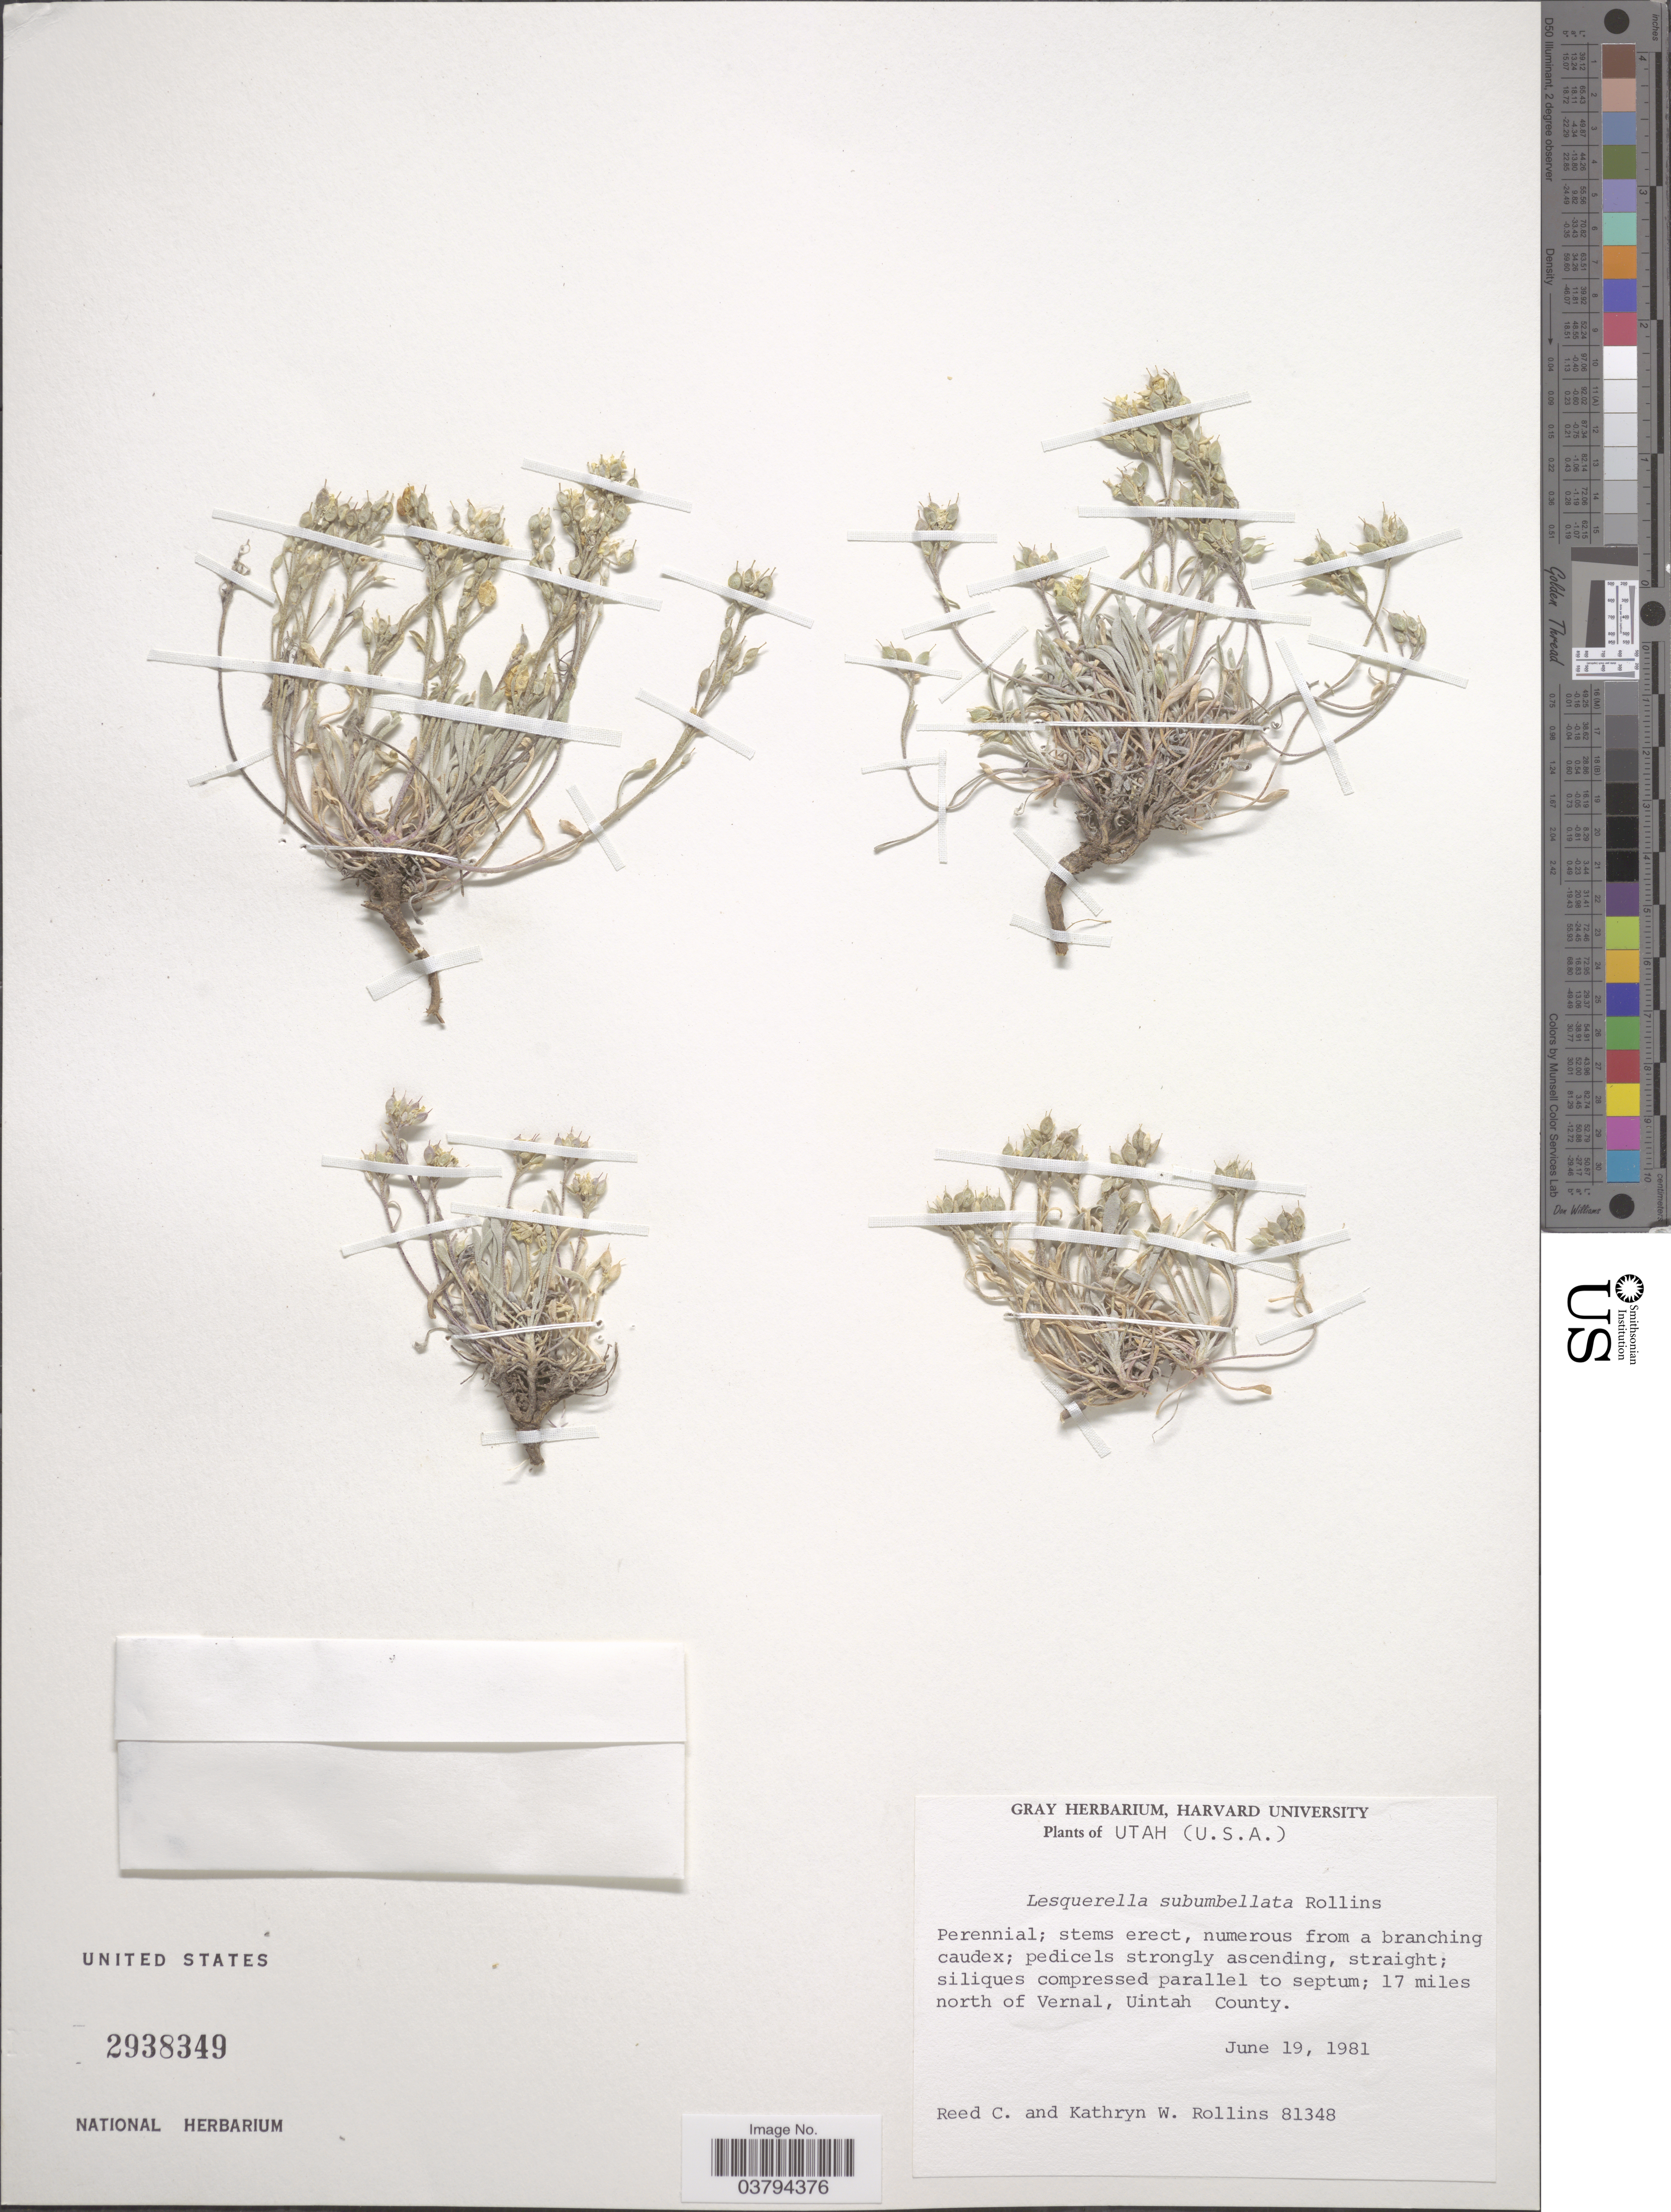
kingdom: Plantae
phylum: Tracheophyta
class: Magnoliopsida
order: Brassicales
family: Brassicaceae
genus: Lesquerella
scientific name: Lesquerella subumbellata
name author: Rollins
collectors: R. C. Rollins & K. W. Rollins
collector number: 81348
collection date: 1981-06-19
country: United States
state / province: Utah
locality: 17 miles north of Vernal, Uintah County.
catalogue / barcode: US 2938349